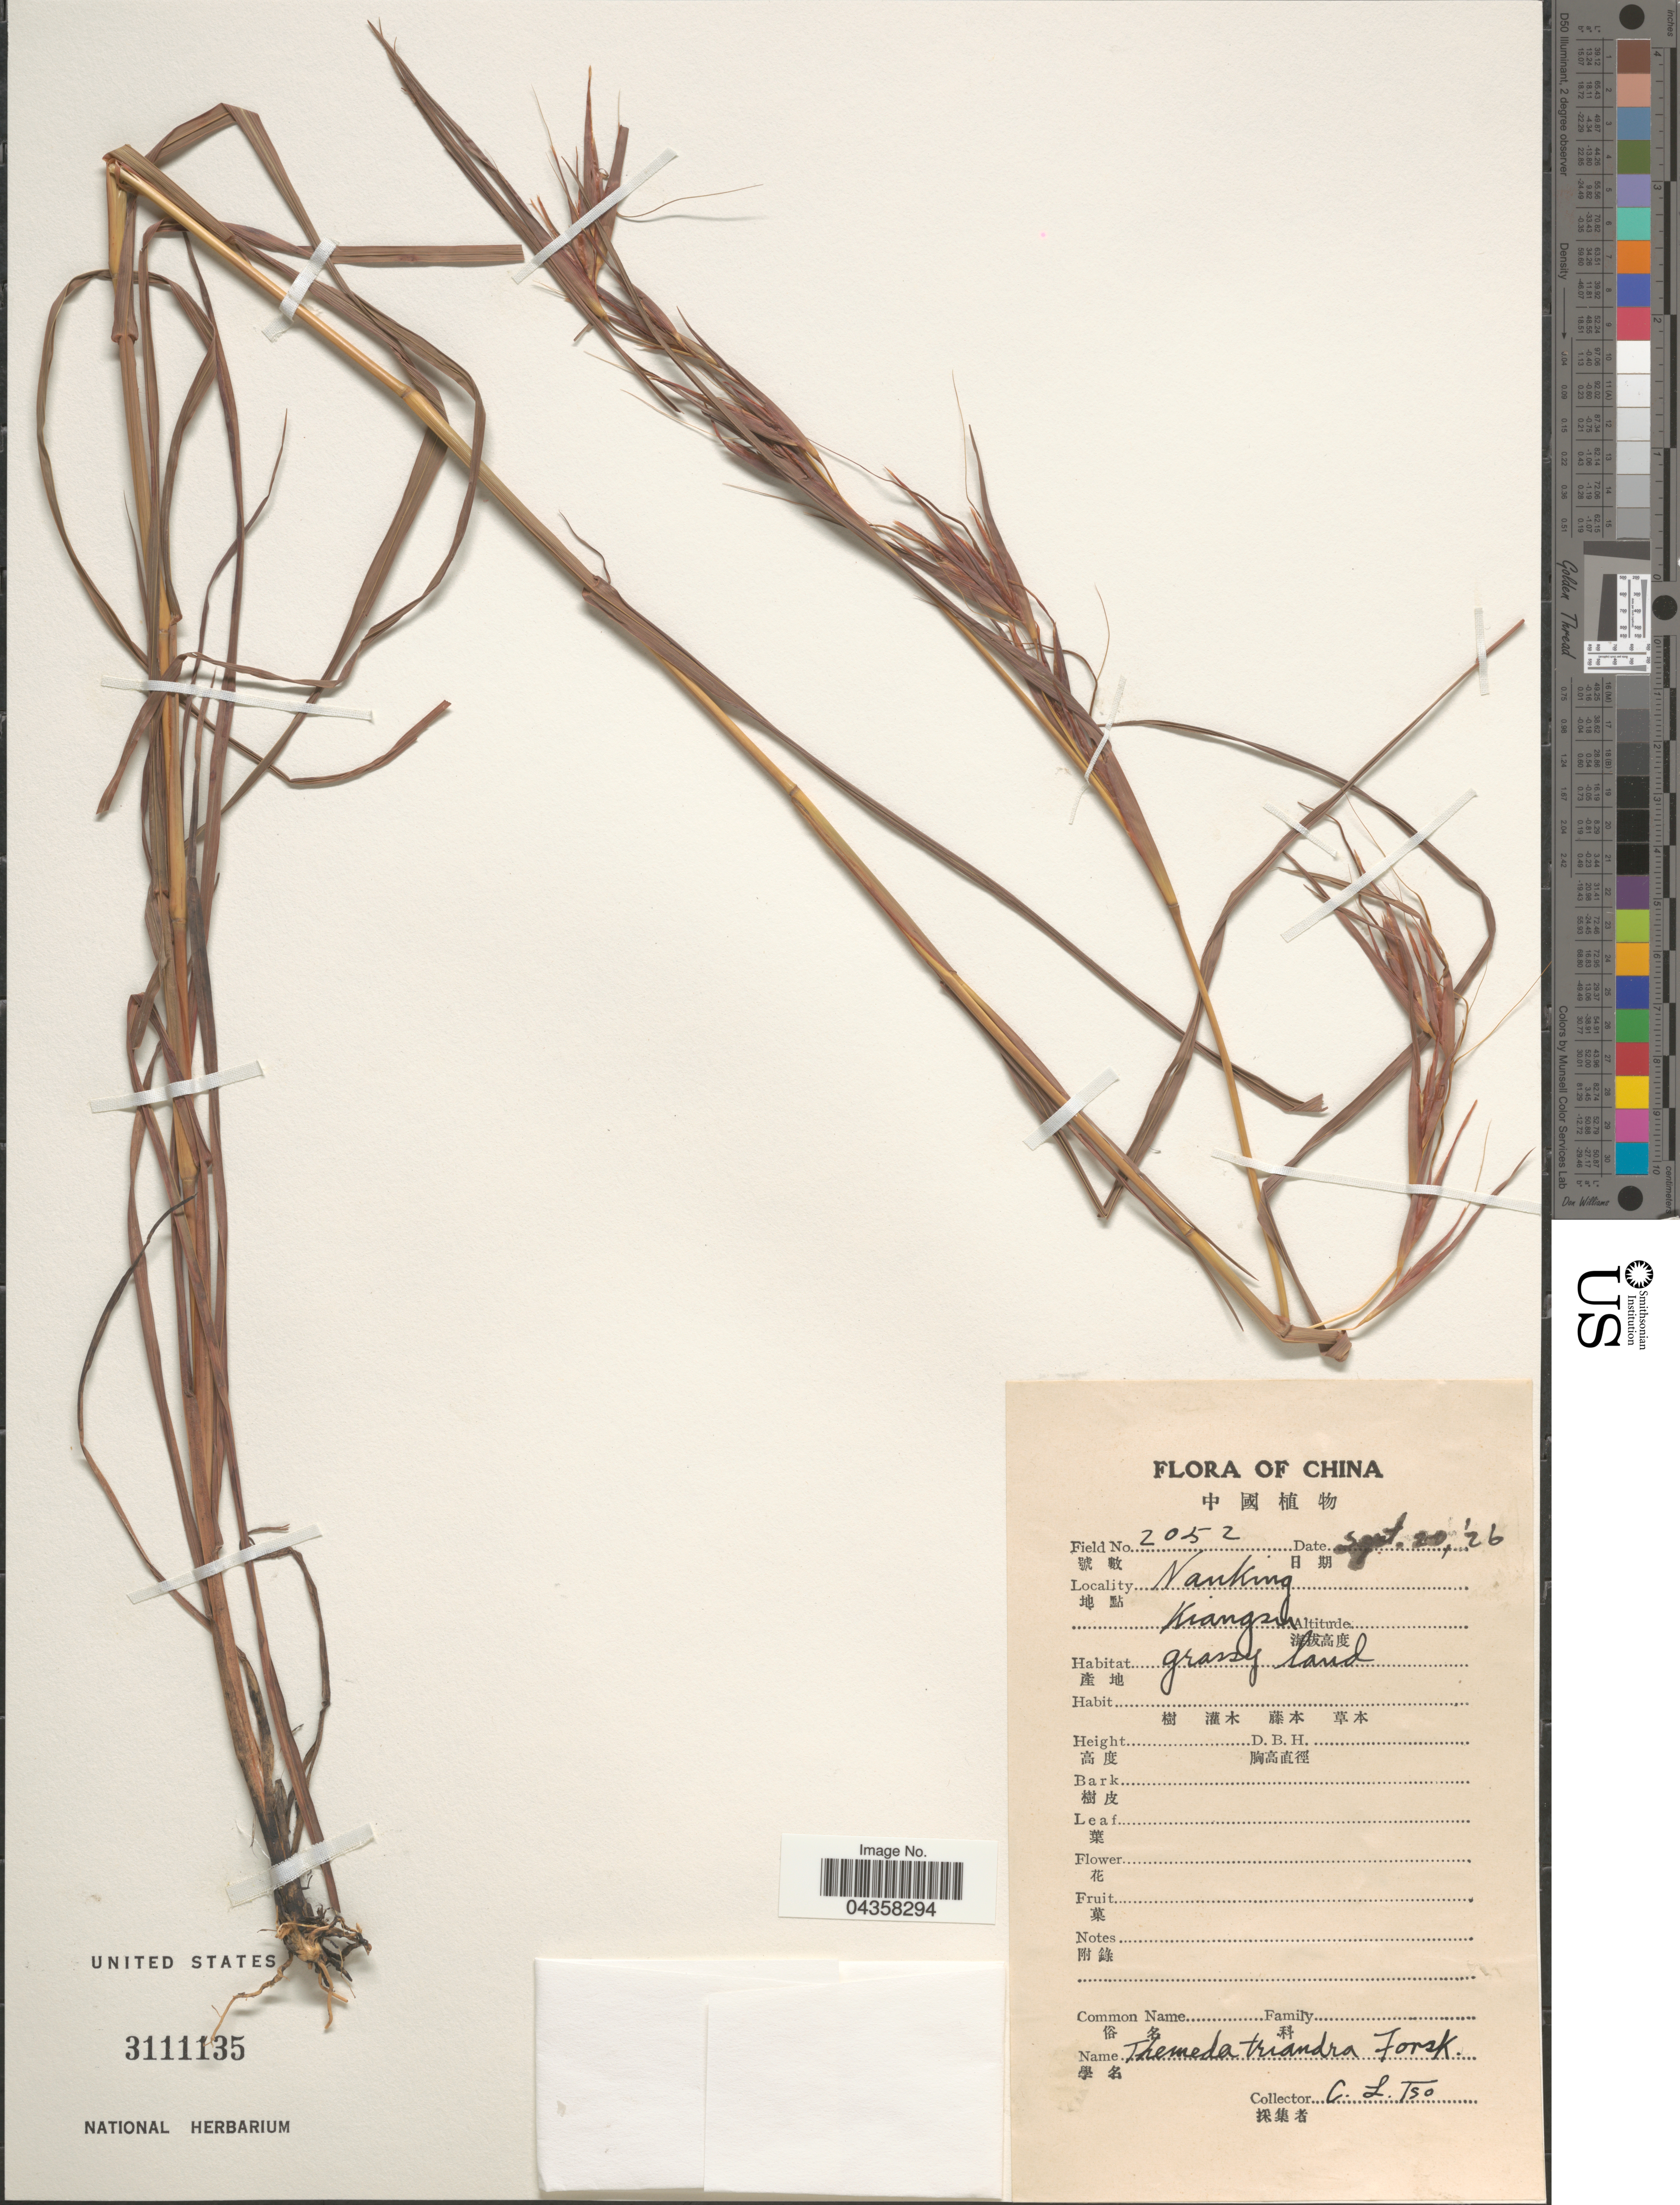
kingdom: Plantae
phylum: Tracheophyta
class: Liliopsida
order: Poales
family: Poaceae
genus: Themeda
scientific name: Themeda triandra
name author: Forssk.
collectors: C. Tso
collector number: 2052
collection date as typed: Transcribed d/m/y: 20/9/26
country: China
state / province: Jiangsu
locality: Nanking. Kiangsu.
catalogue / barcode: US 3111135